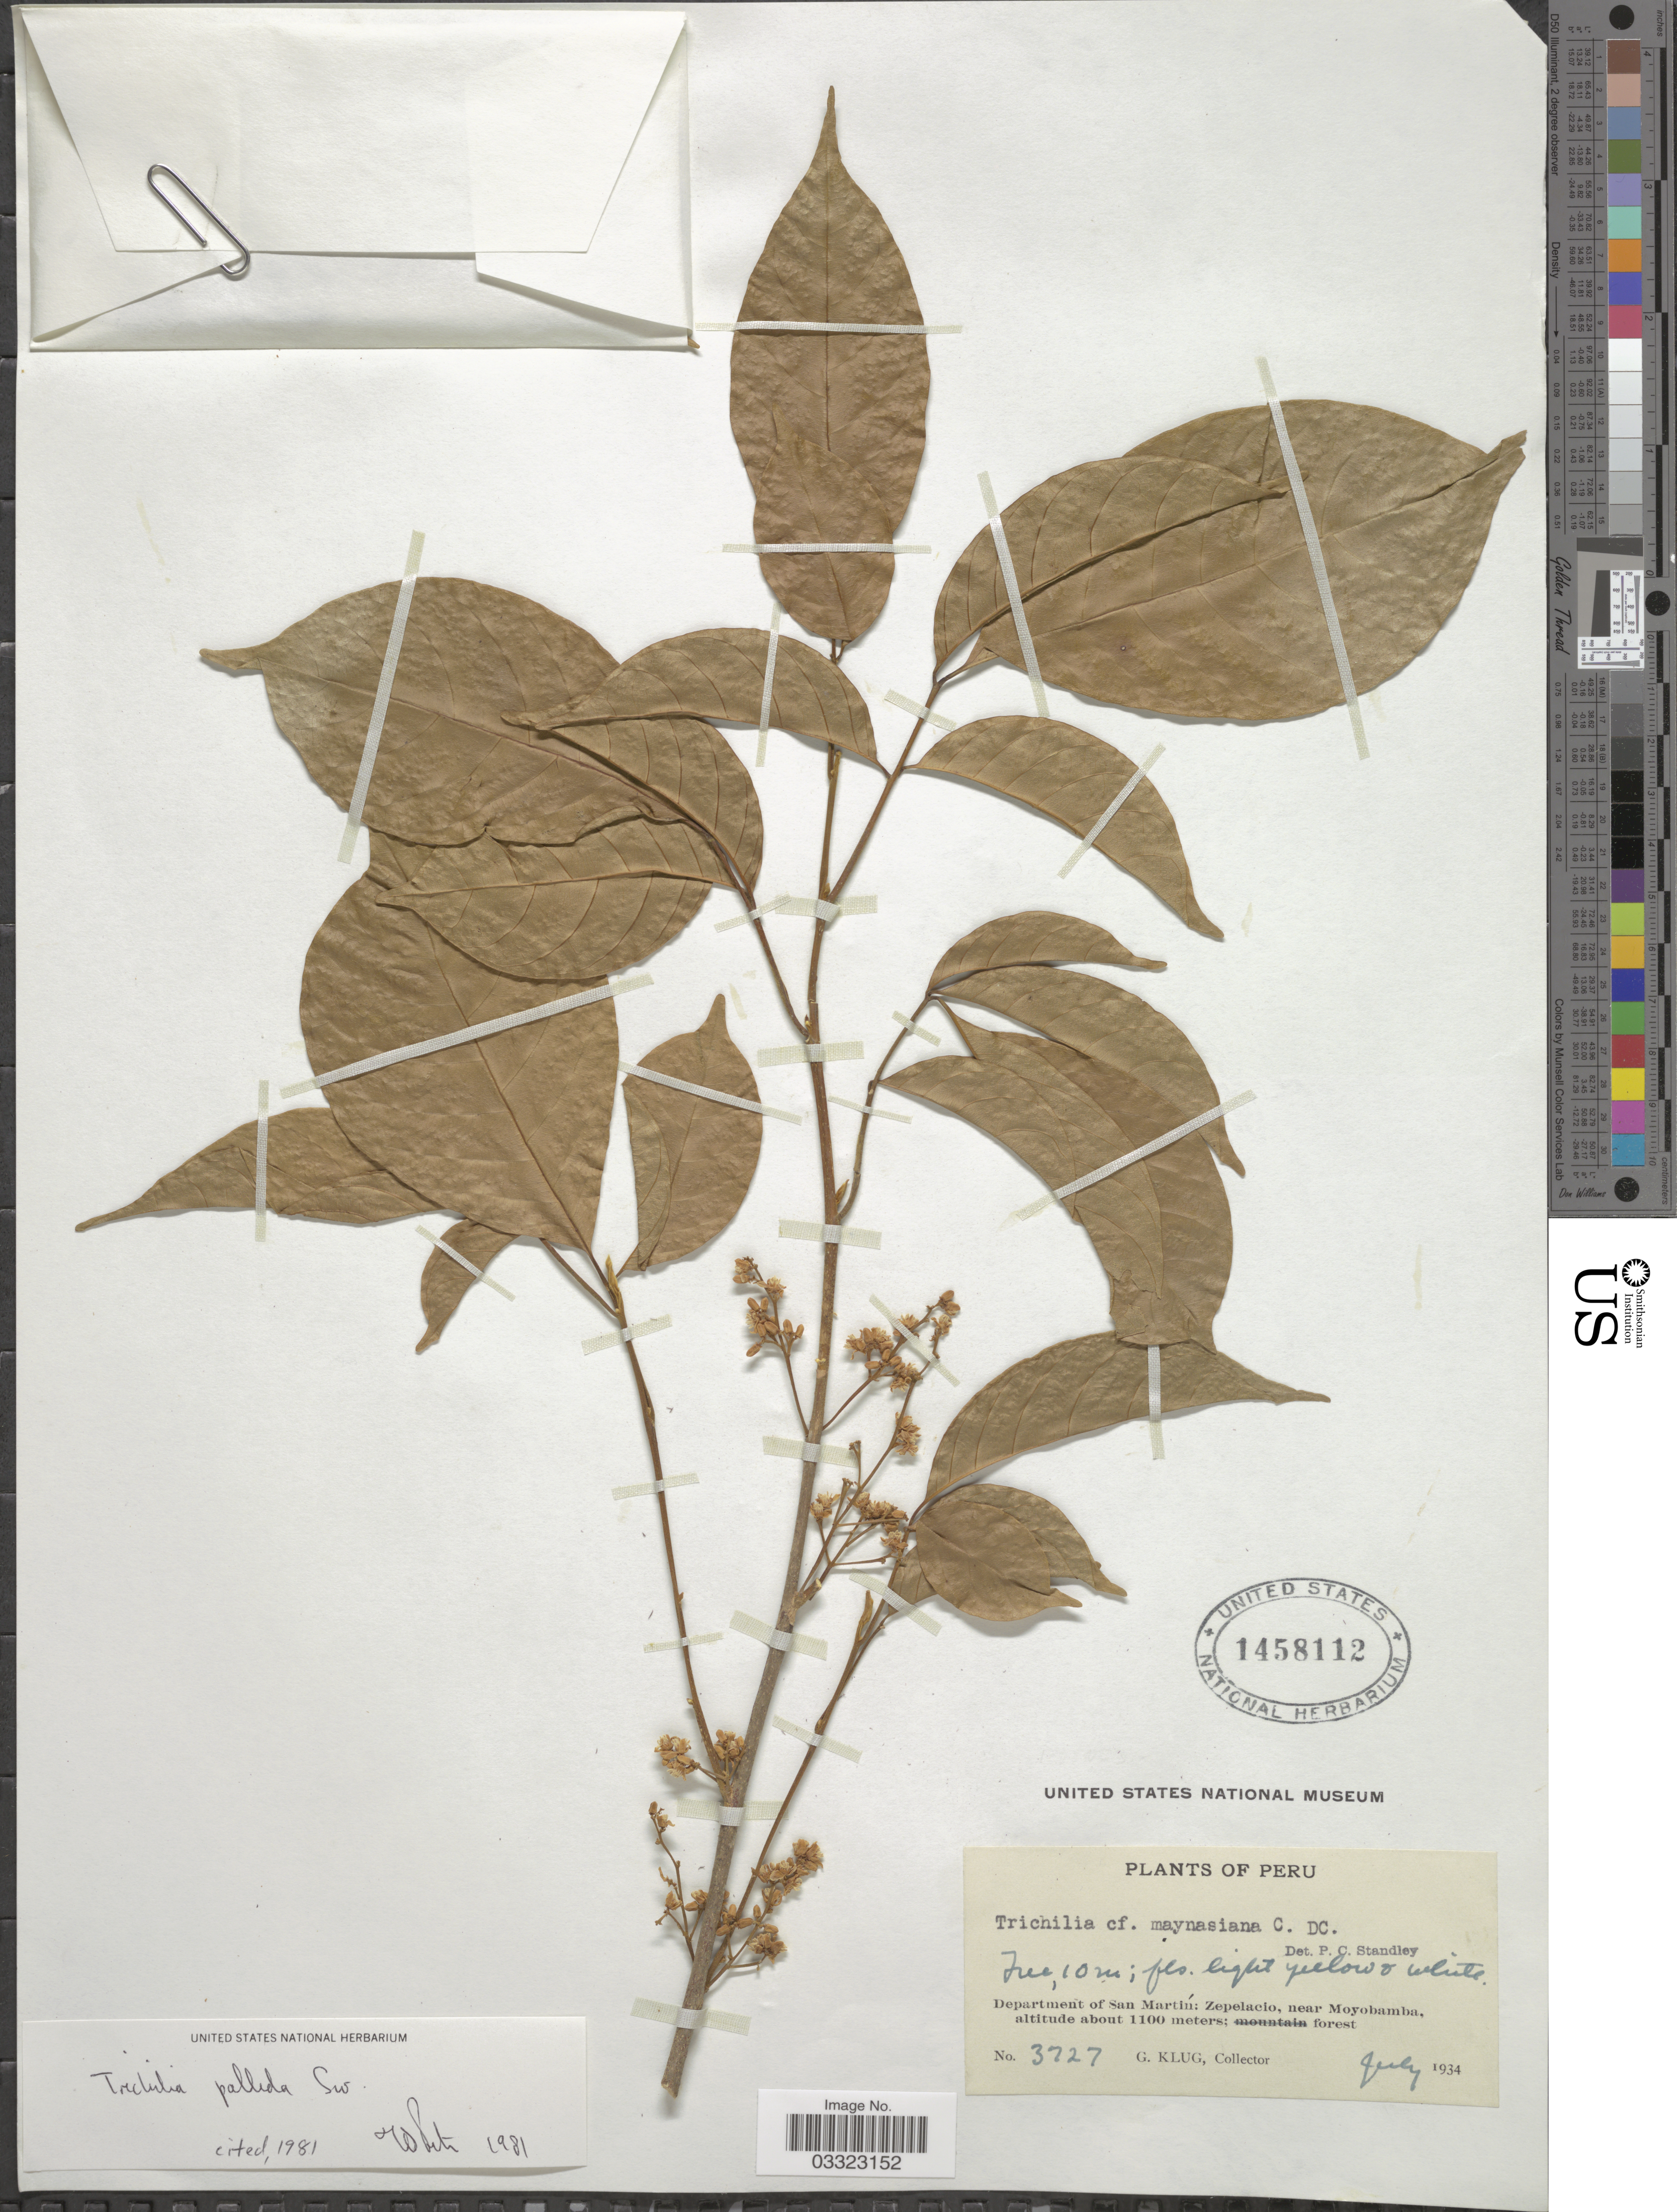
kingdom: Plantae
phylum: Tracheophyta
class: Magnoliopsida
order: Sapindales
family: Meliaceae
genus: Trichilia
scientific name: Trichilia pallida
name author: Sw.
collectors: G. Klug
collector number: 3727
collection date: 1934-07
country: Peru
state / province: San Martín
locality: Department of San Martín: Zepelachio, near Moyobamba.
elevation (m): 1100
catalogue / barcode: US 1458112